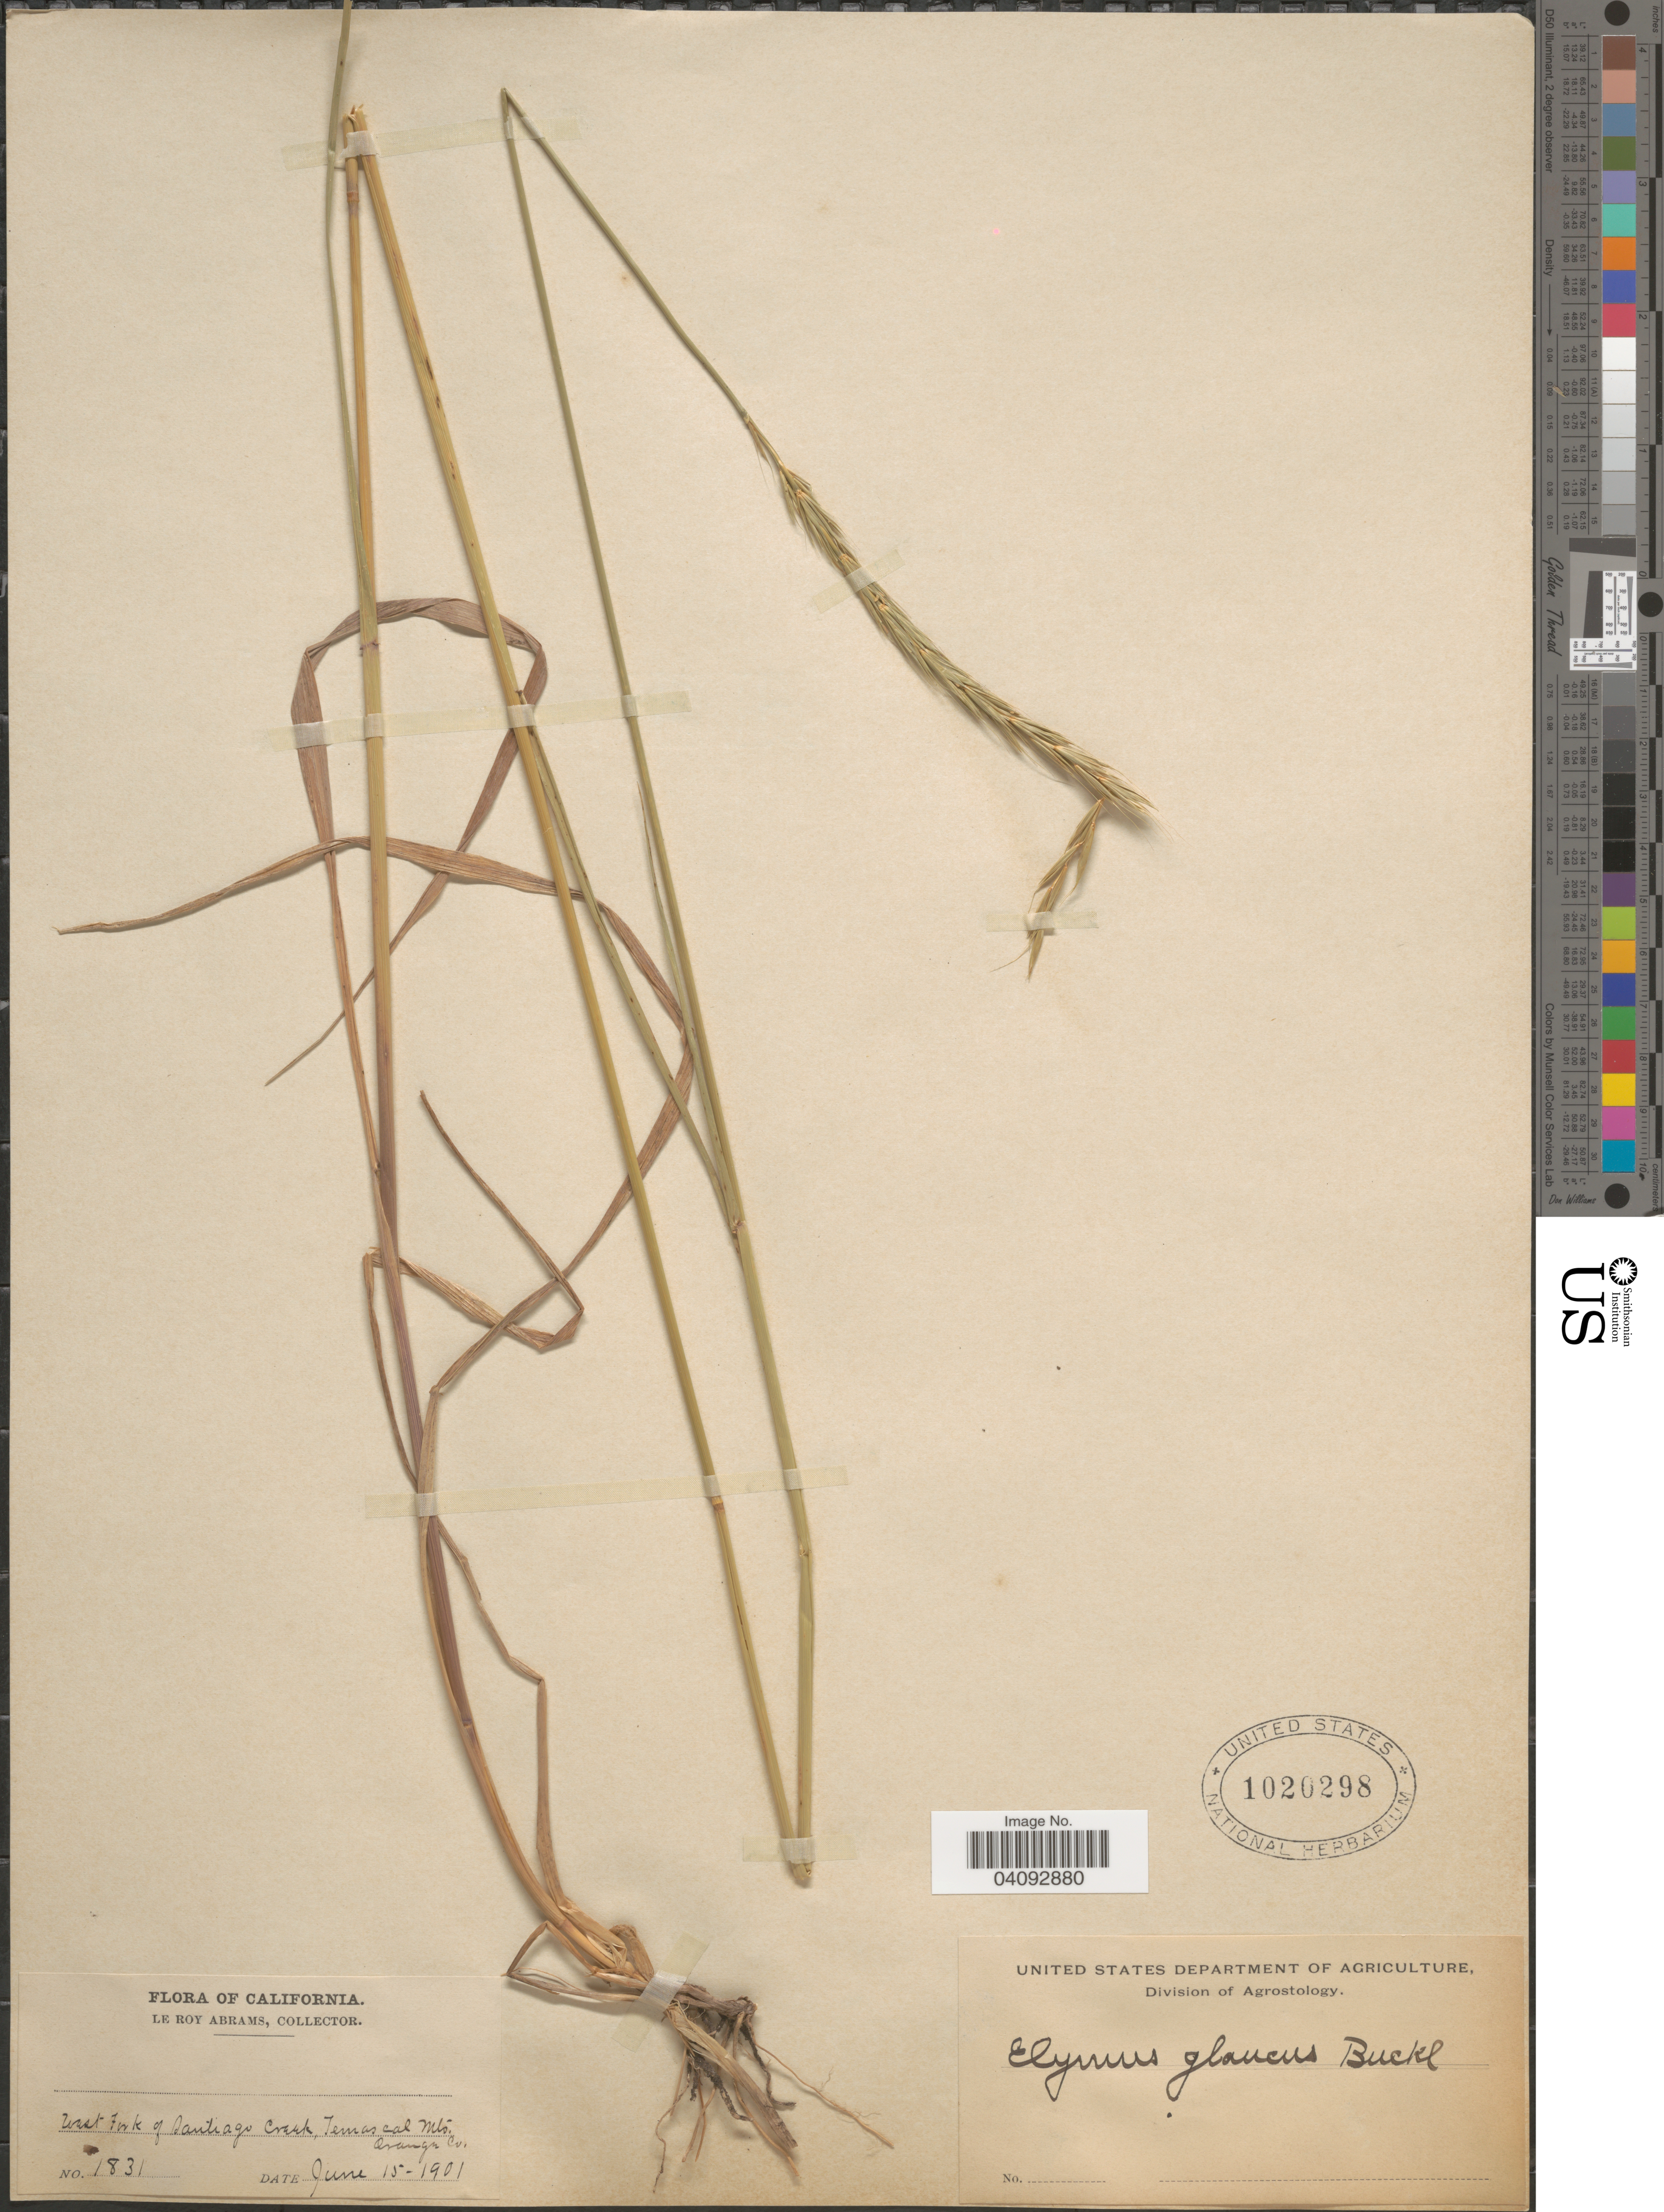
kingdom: Plantae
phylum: Tracheophyta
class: Liliopsida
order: Poales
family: Poaceae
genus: Elymus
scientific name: Elymus glaucus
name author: Buckley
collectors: L. Abrams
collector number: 1831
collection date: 1901-06-15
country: United States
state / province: California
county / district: Orange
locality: West Fork of Santiago Creek, Temascal Mts, Orange Co.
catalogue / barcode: US 1020298